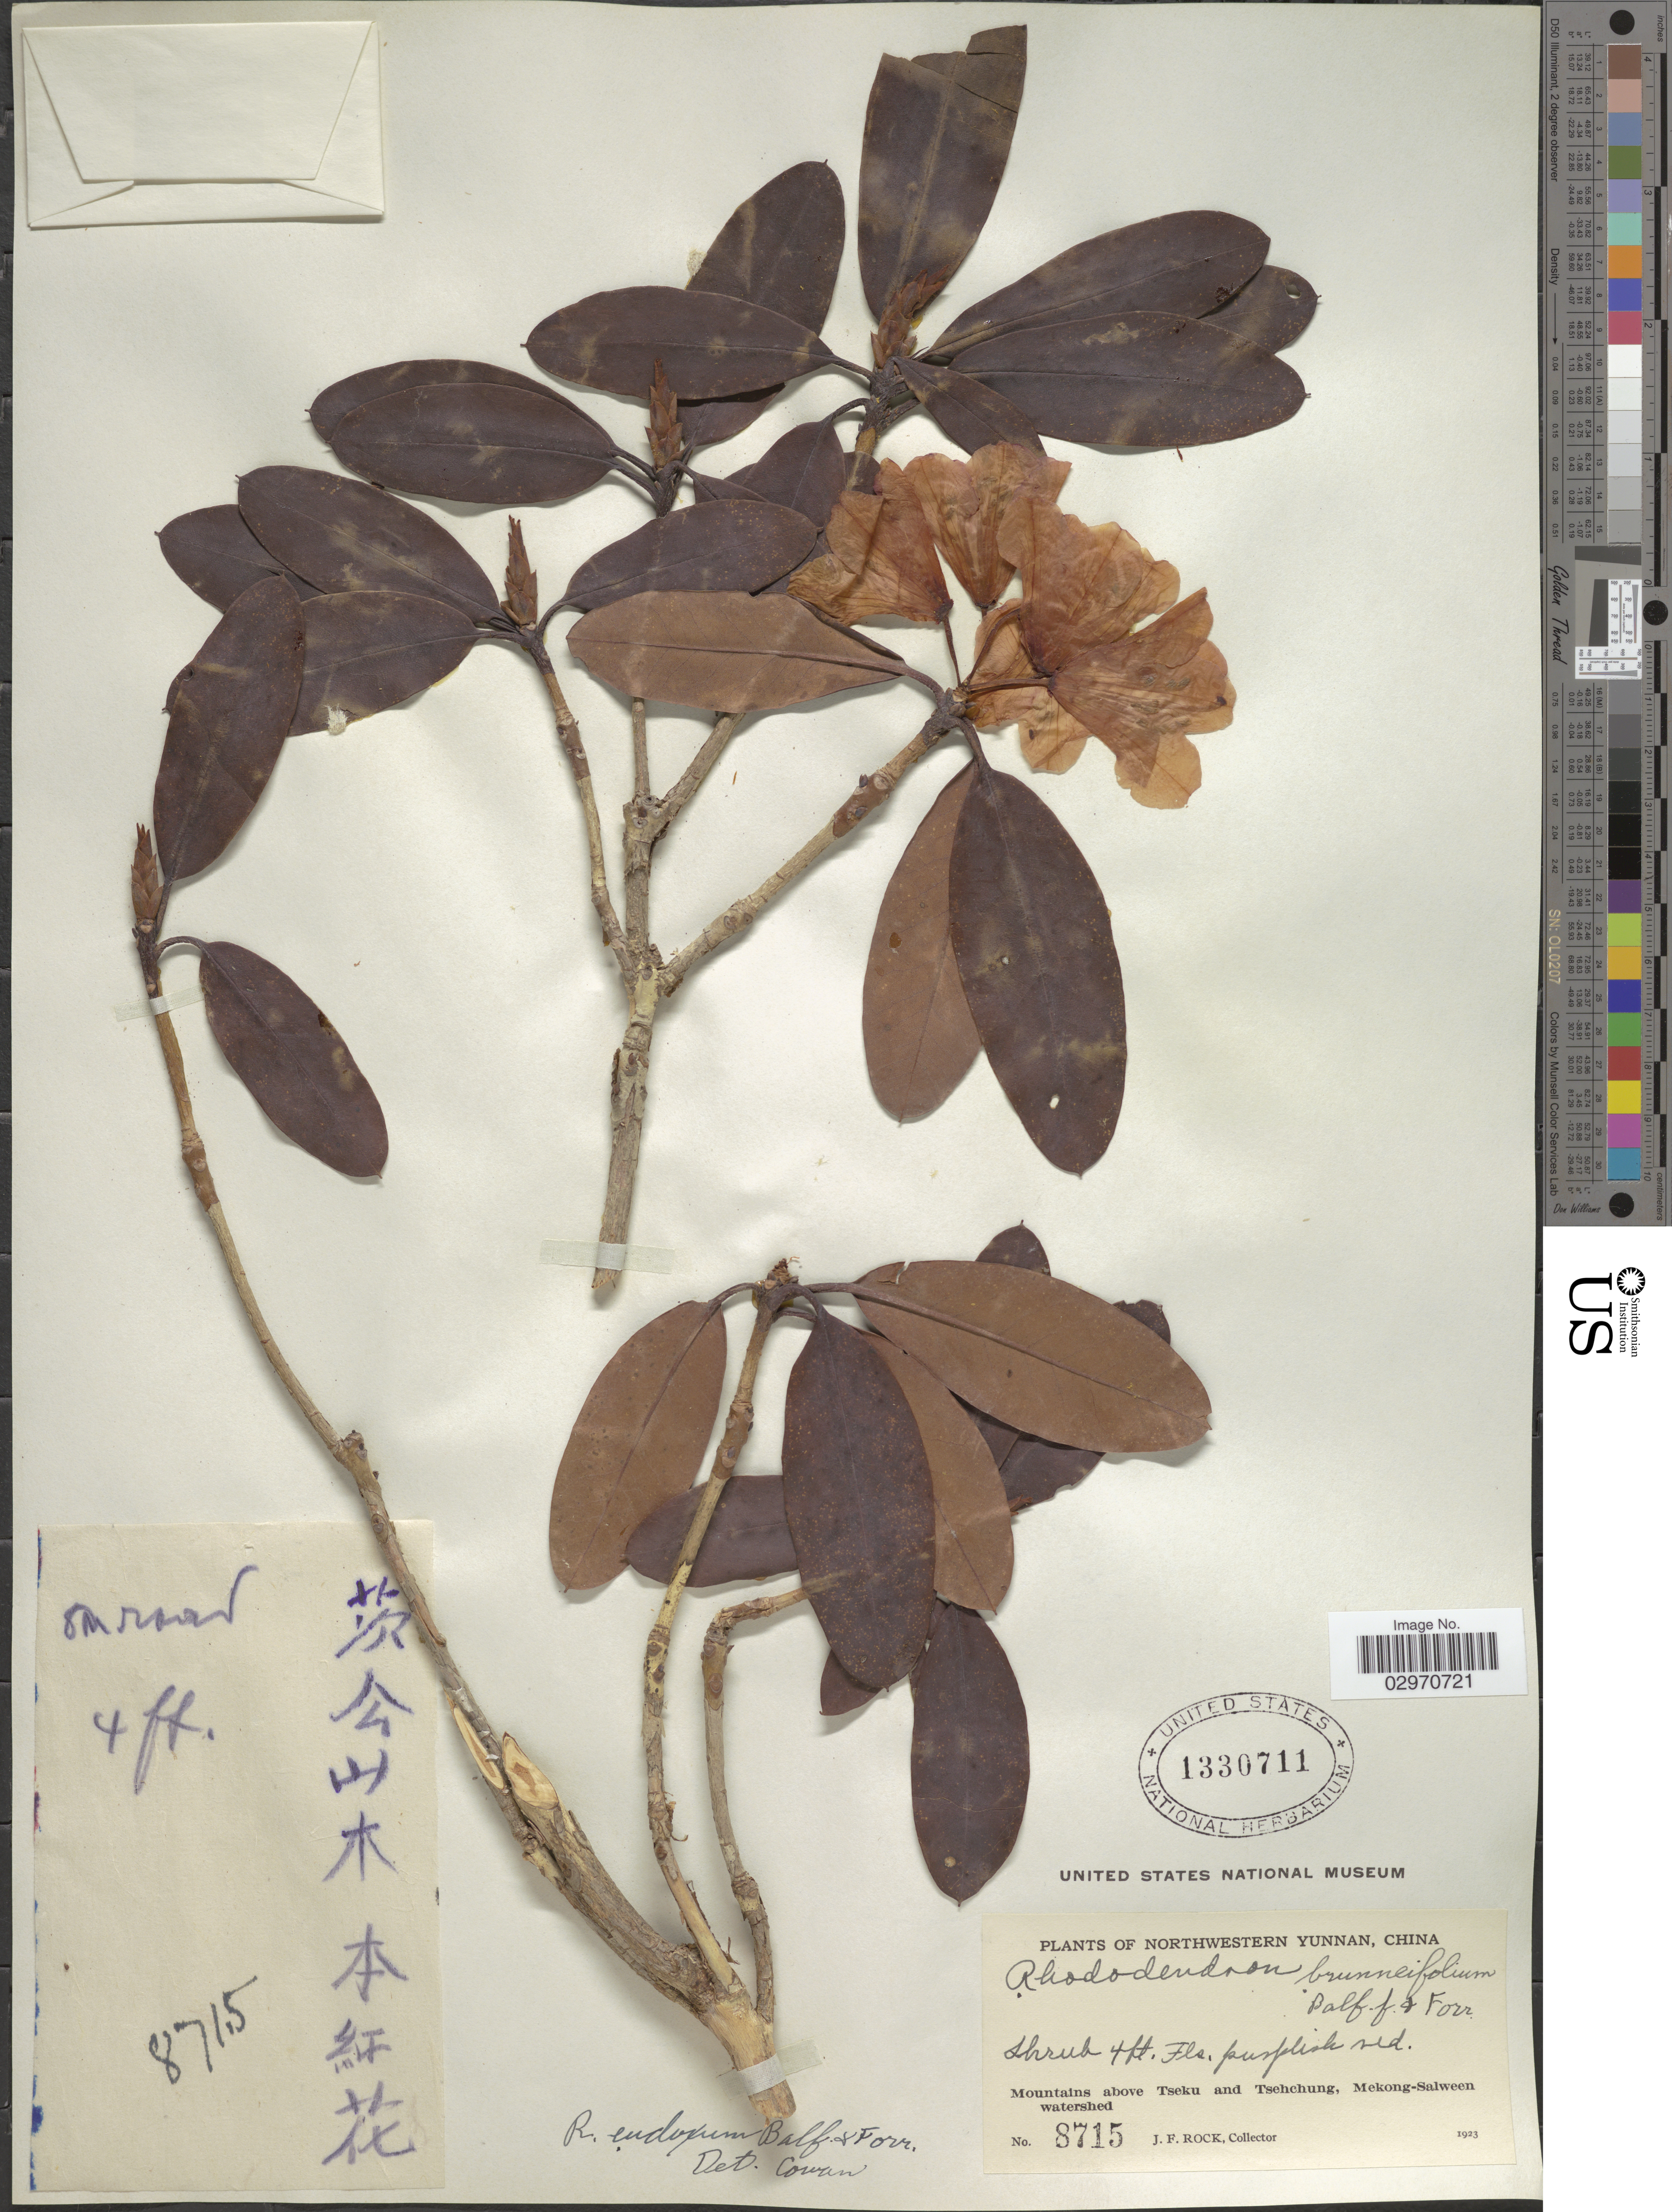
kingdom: Plantae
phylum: Tracheophyta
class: Magnoliopsida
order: Ericales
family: Ericaceae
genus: Rhododendron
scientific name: Rhododendron eudoxum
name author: Balf. f. & Forrest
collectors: J. Rock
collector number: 8715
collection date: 1923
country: China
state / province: Yunnan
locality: Northwestern Yunnan. Mountains above Tseku and Tsehchung, Mekong-Salween watershed.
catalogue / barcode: US 1330711